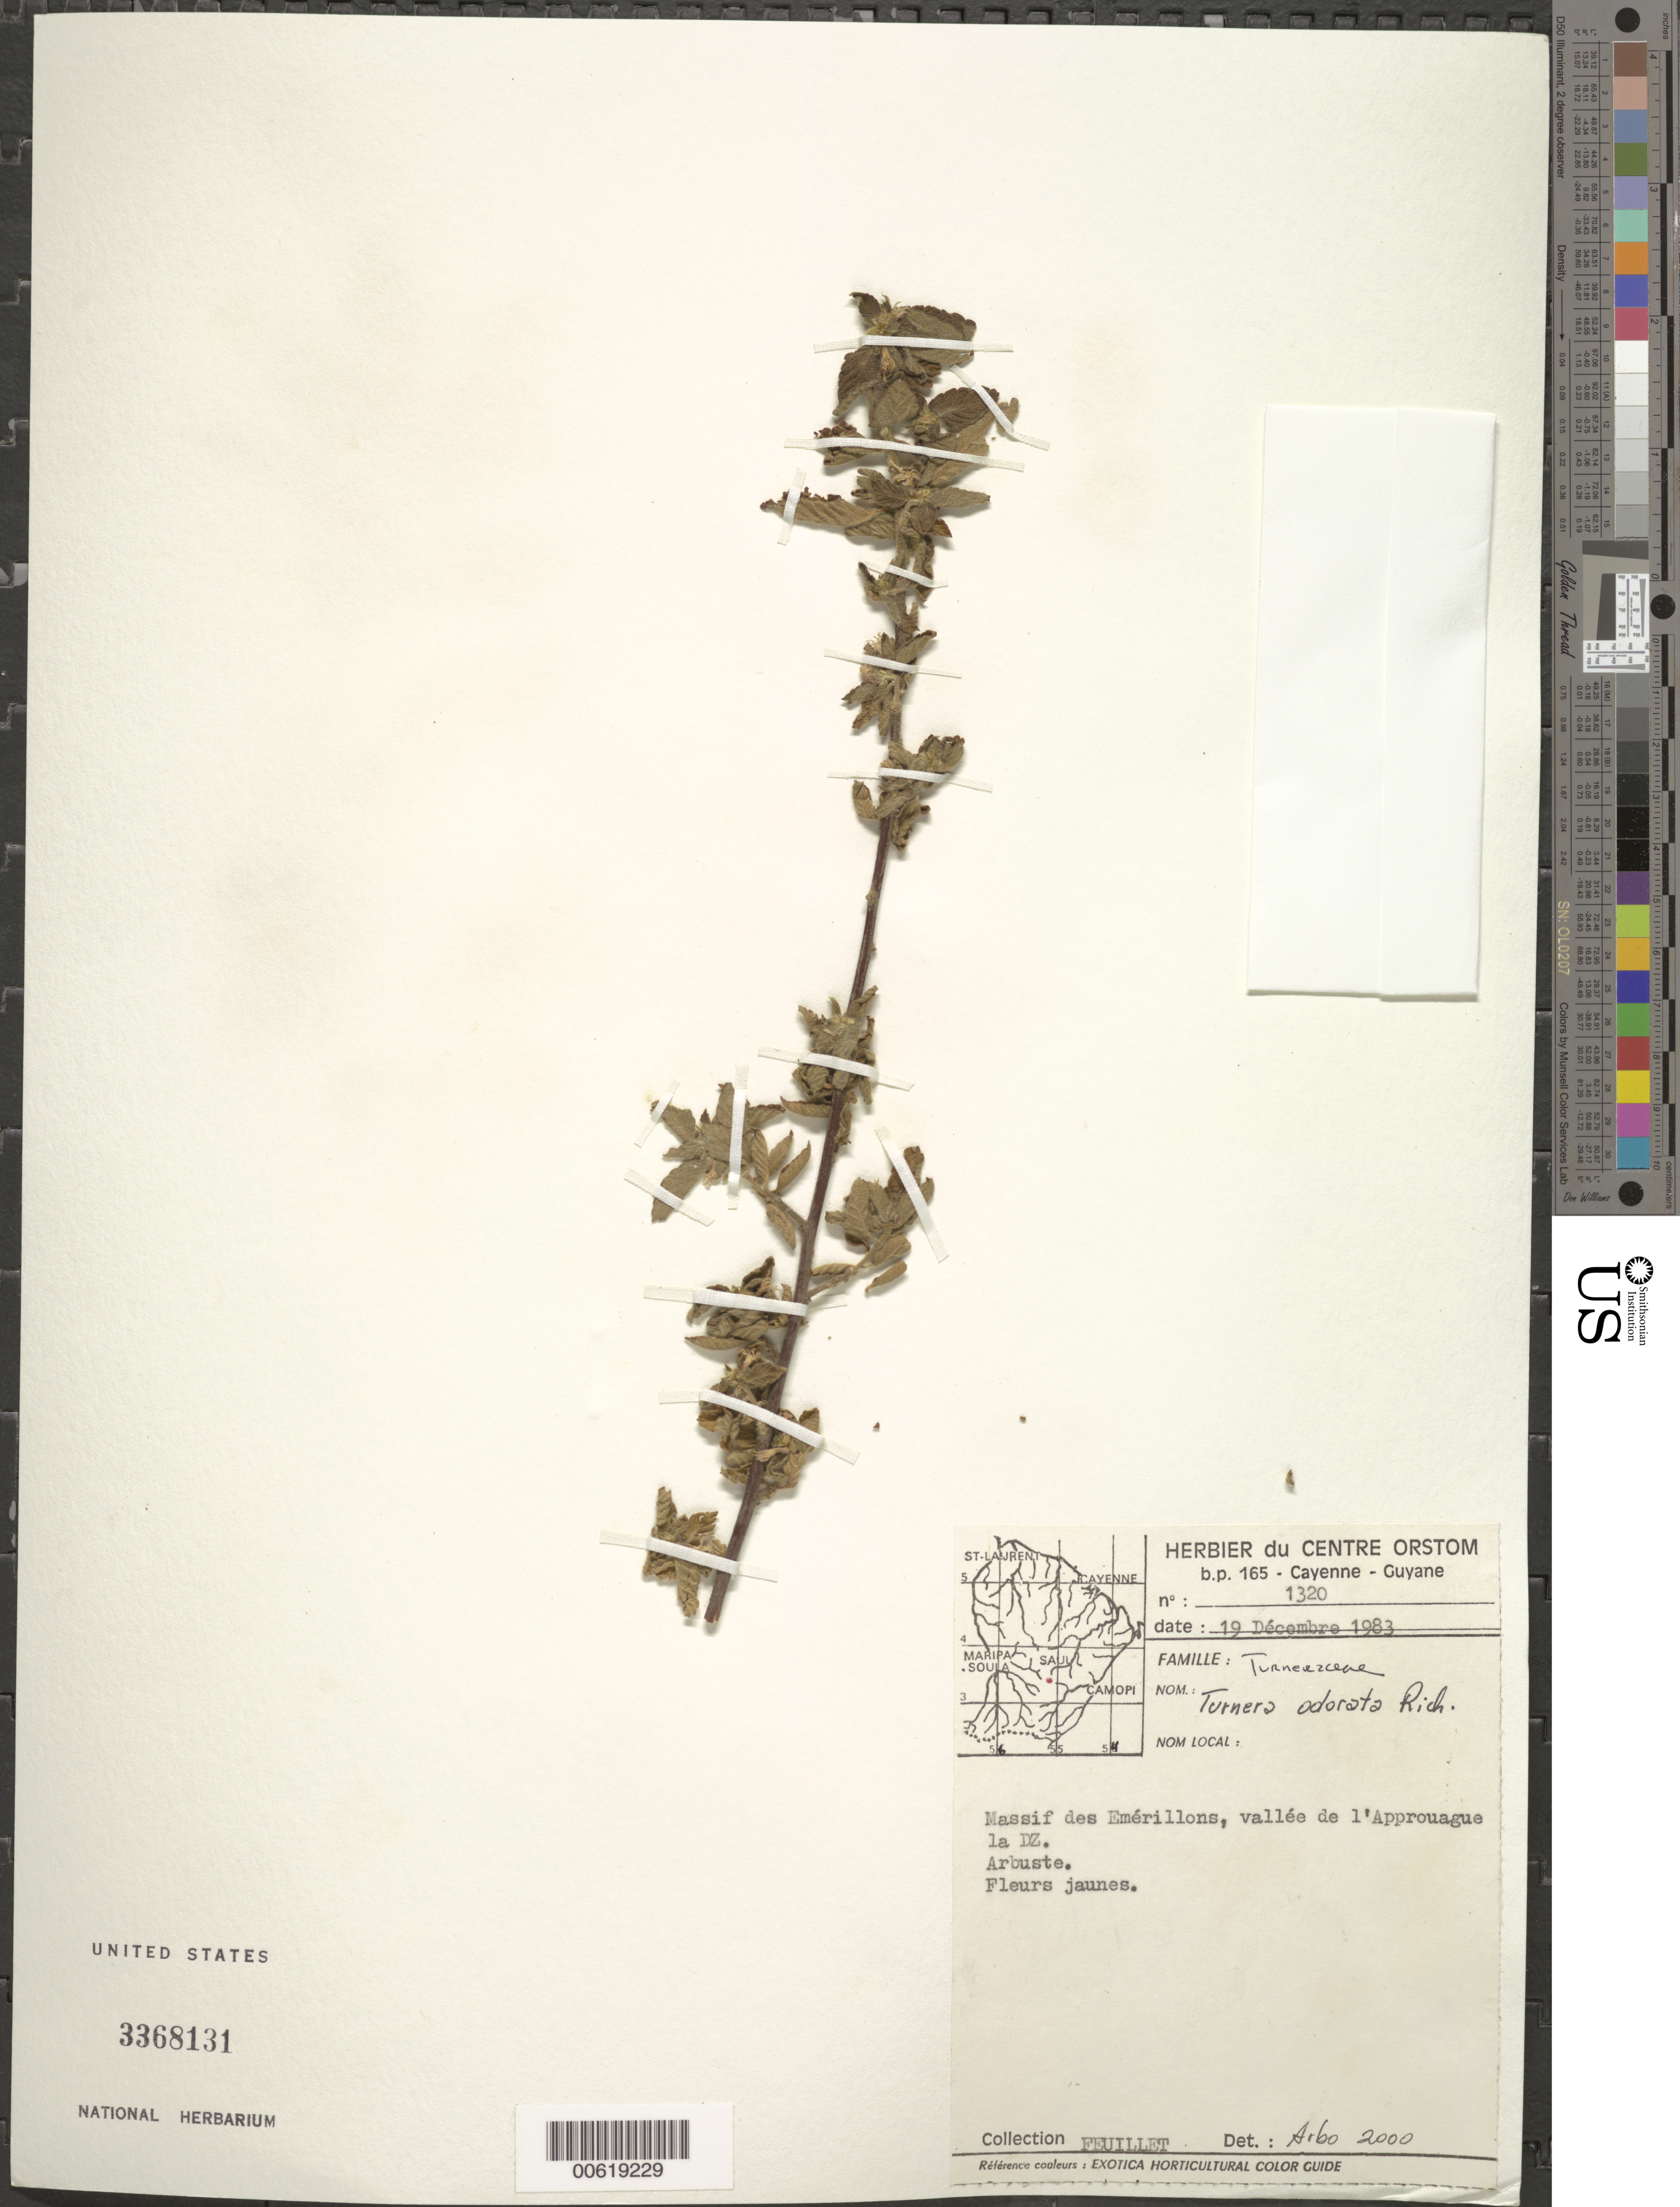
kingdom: Plantae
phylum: Tracheophyta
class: Magnoliopsida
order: Malpighiales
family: Turneraceae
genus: Turnera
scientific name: Turnera odorata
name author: Rich.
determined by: Arbo, M. M.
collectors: C. Feuillet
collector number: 1320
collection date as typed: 19-Dec-83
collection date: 1983-12-19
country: French Guiana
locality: Émerillon Massif, vallée de l'Approuague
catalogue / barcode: US 3368131